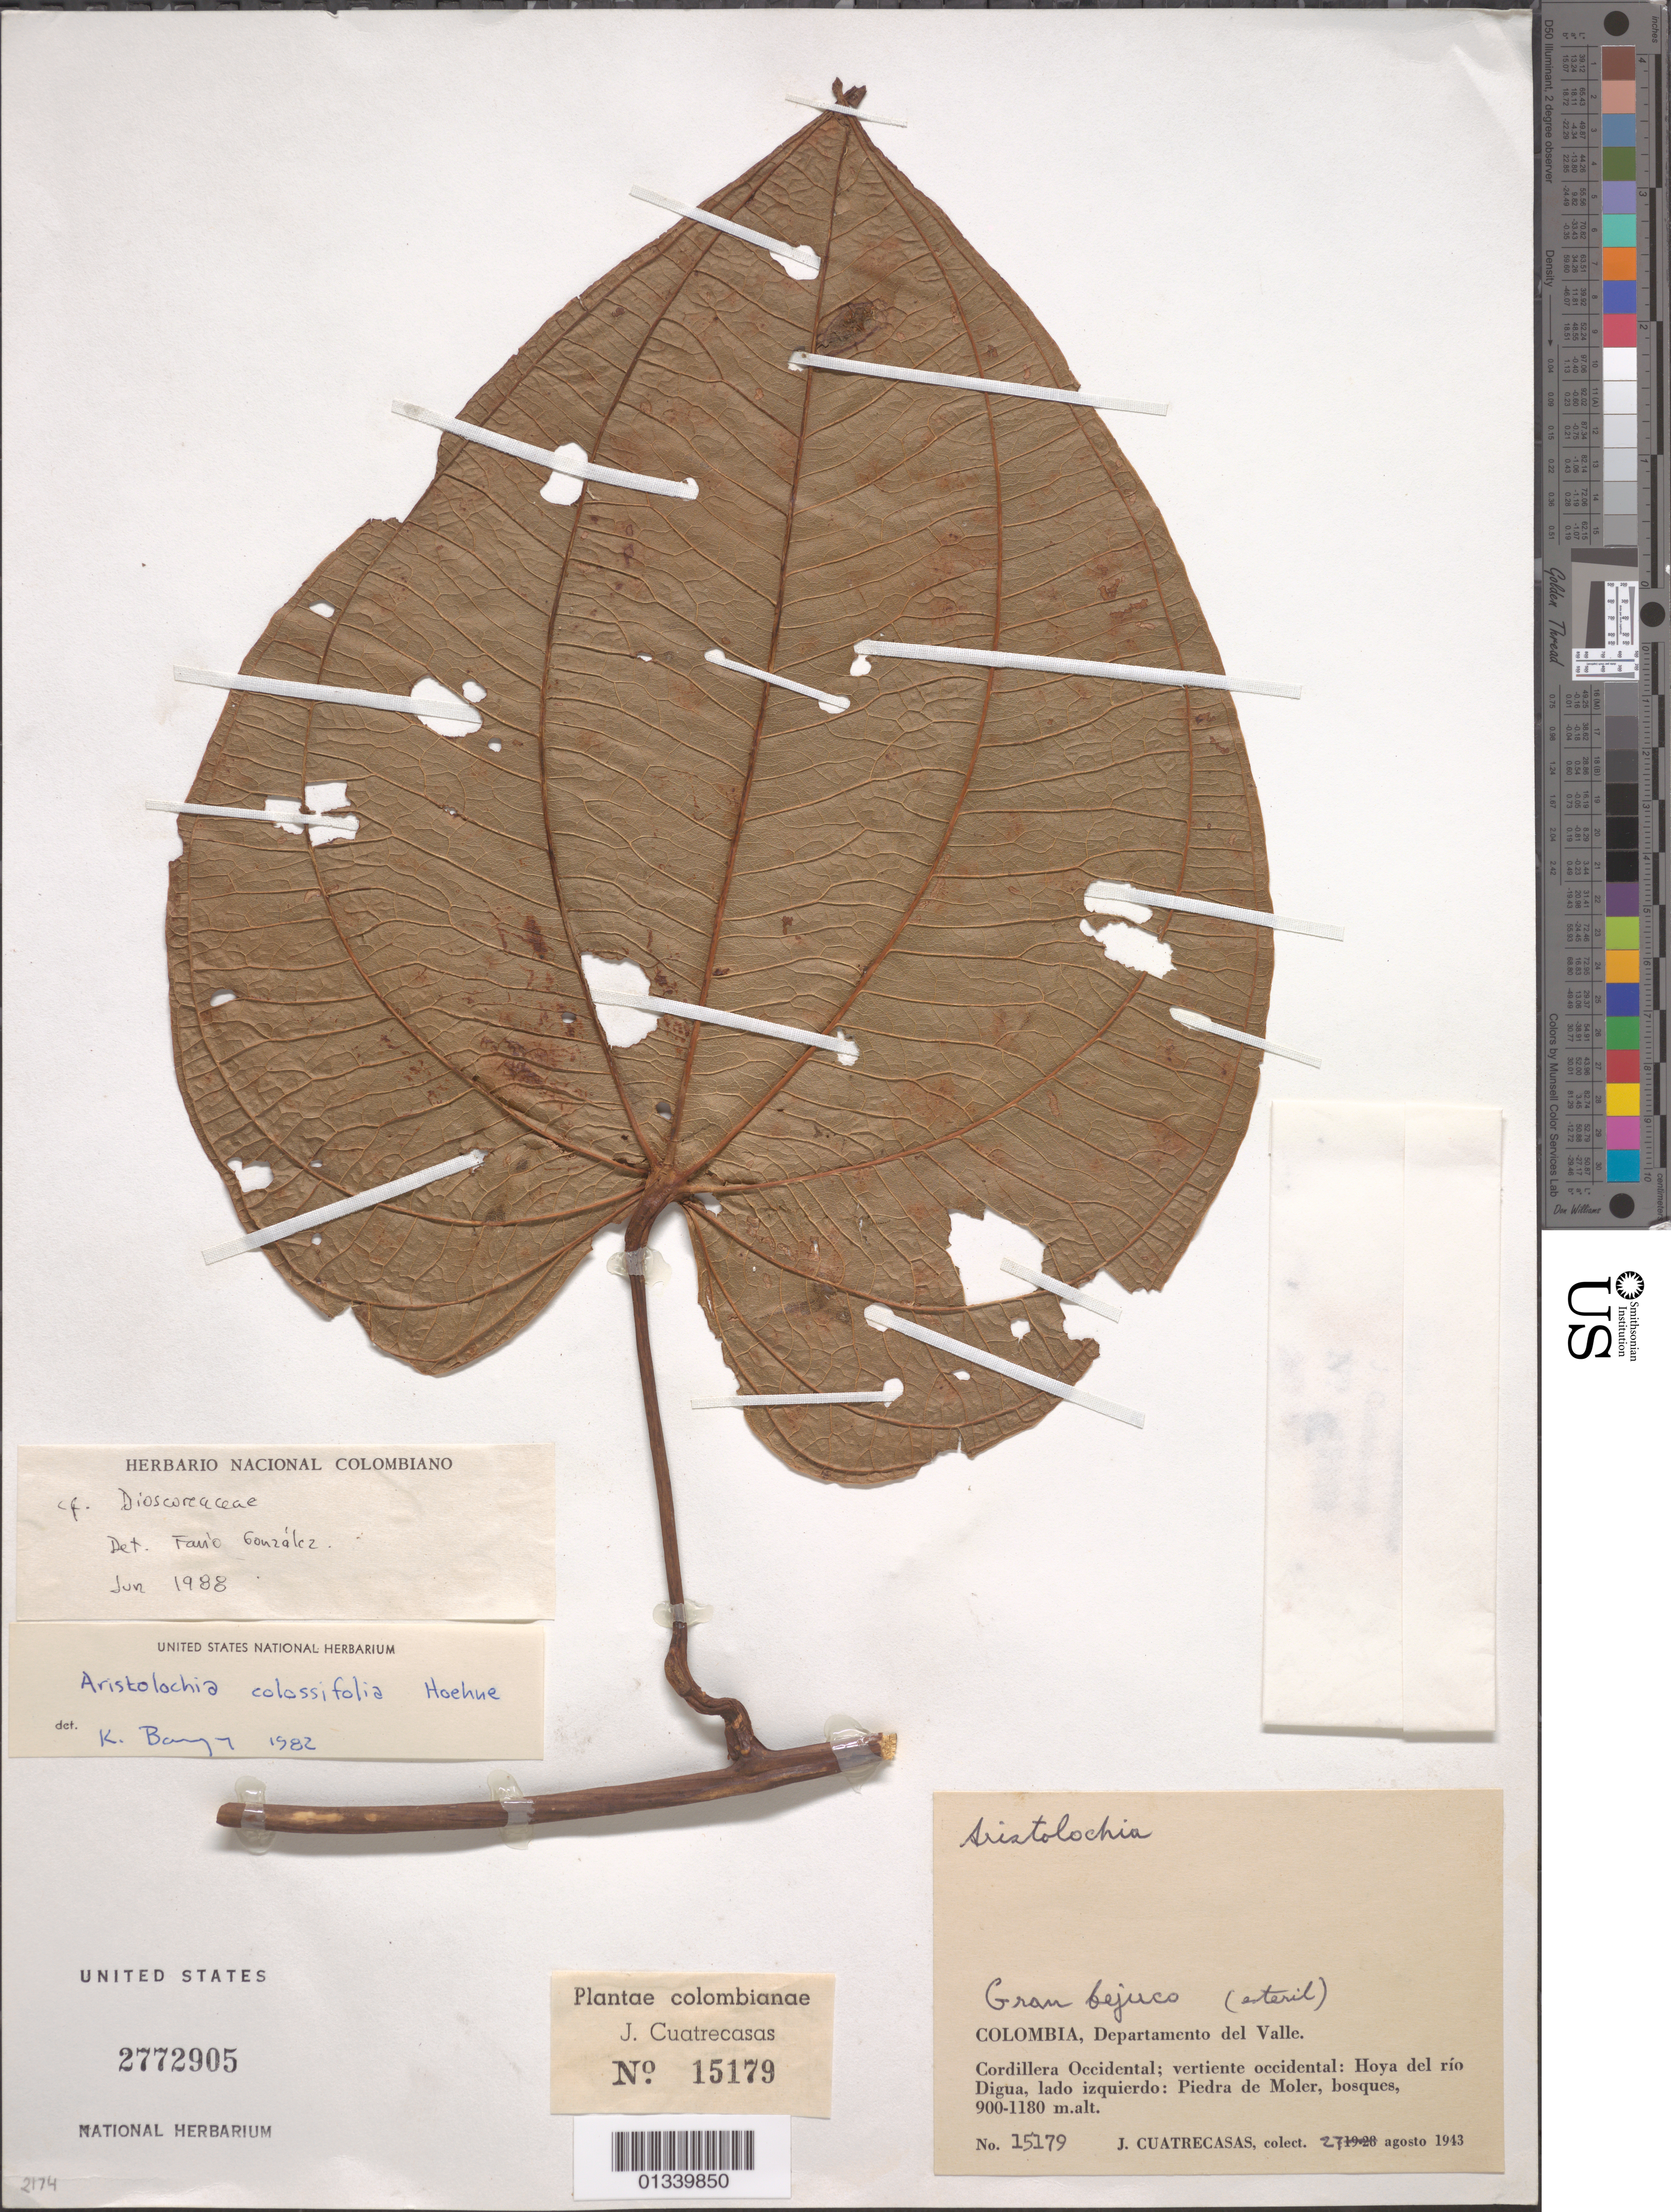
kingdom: Plantae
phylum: Tracheophyta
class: Liliopsida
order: Dioscoreales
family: Dioscoreaceae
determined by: González, F., (COL), Universidad Nacional de Colombia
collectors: J. Cuatrecasas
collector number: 15179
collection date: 1943-08-27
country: Colombia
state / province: Valle del Cauca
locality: Cordillera Occidental; vertiente occidental: Hoya del rio Digua, lado izuierdo: Piedra de Moler.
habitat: Bosques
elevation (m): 900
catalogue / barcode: US 2772905